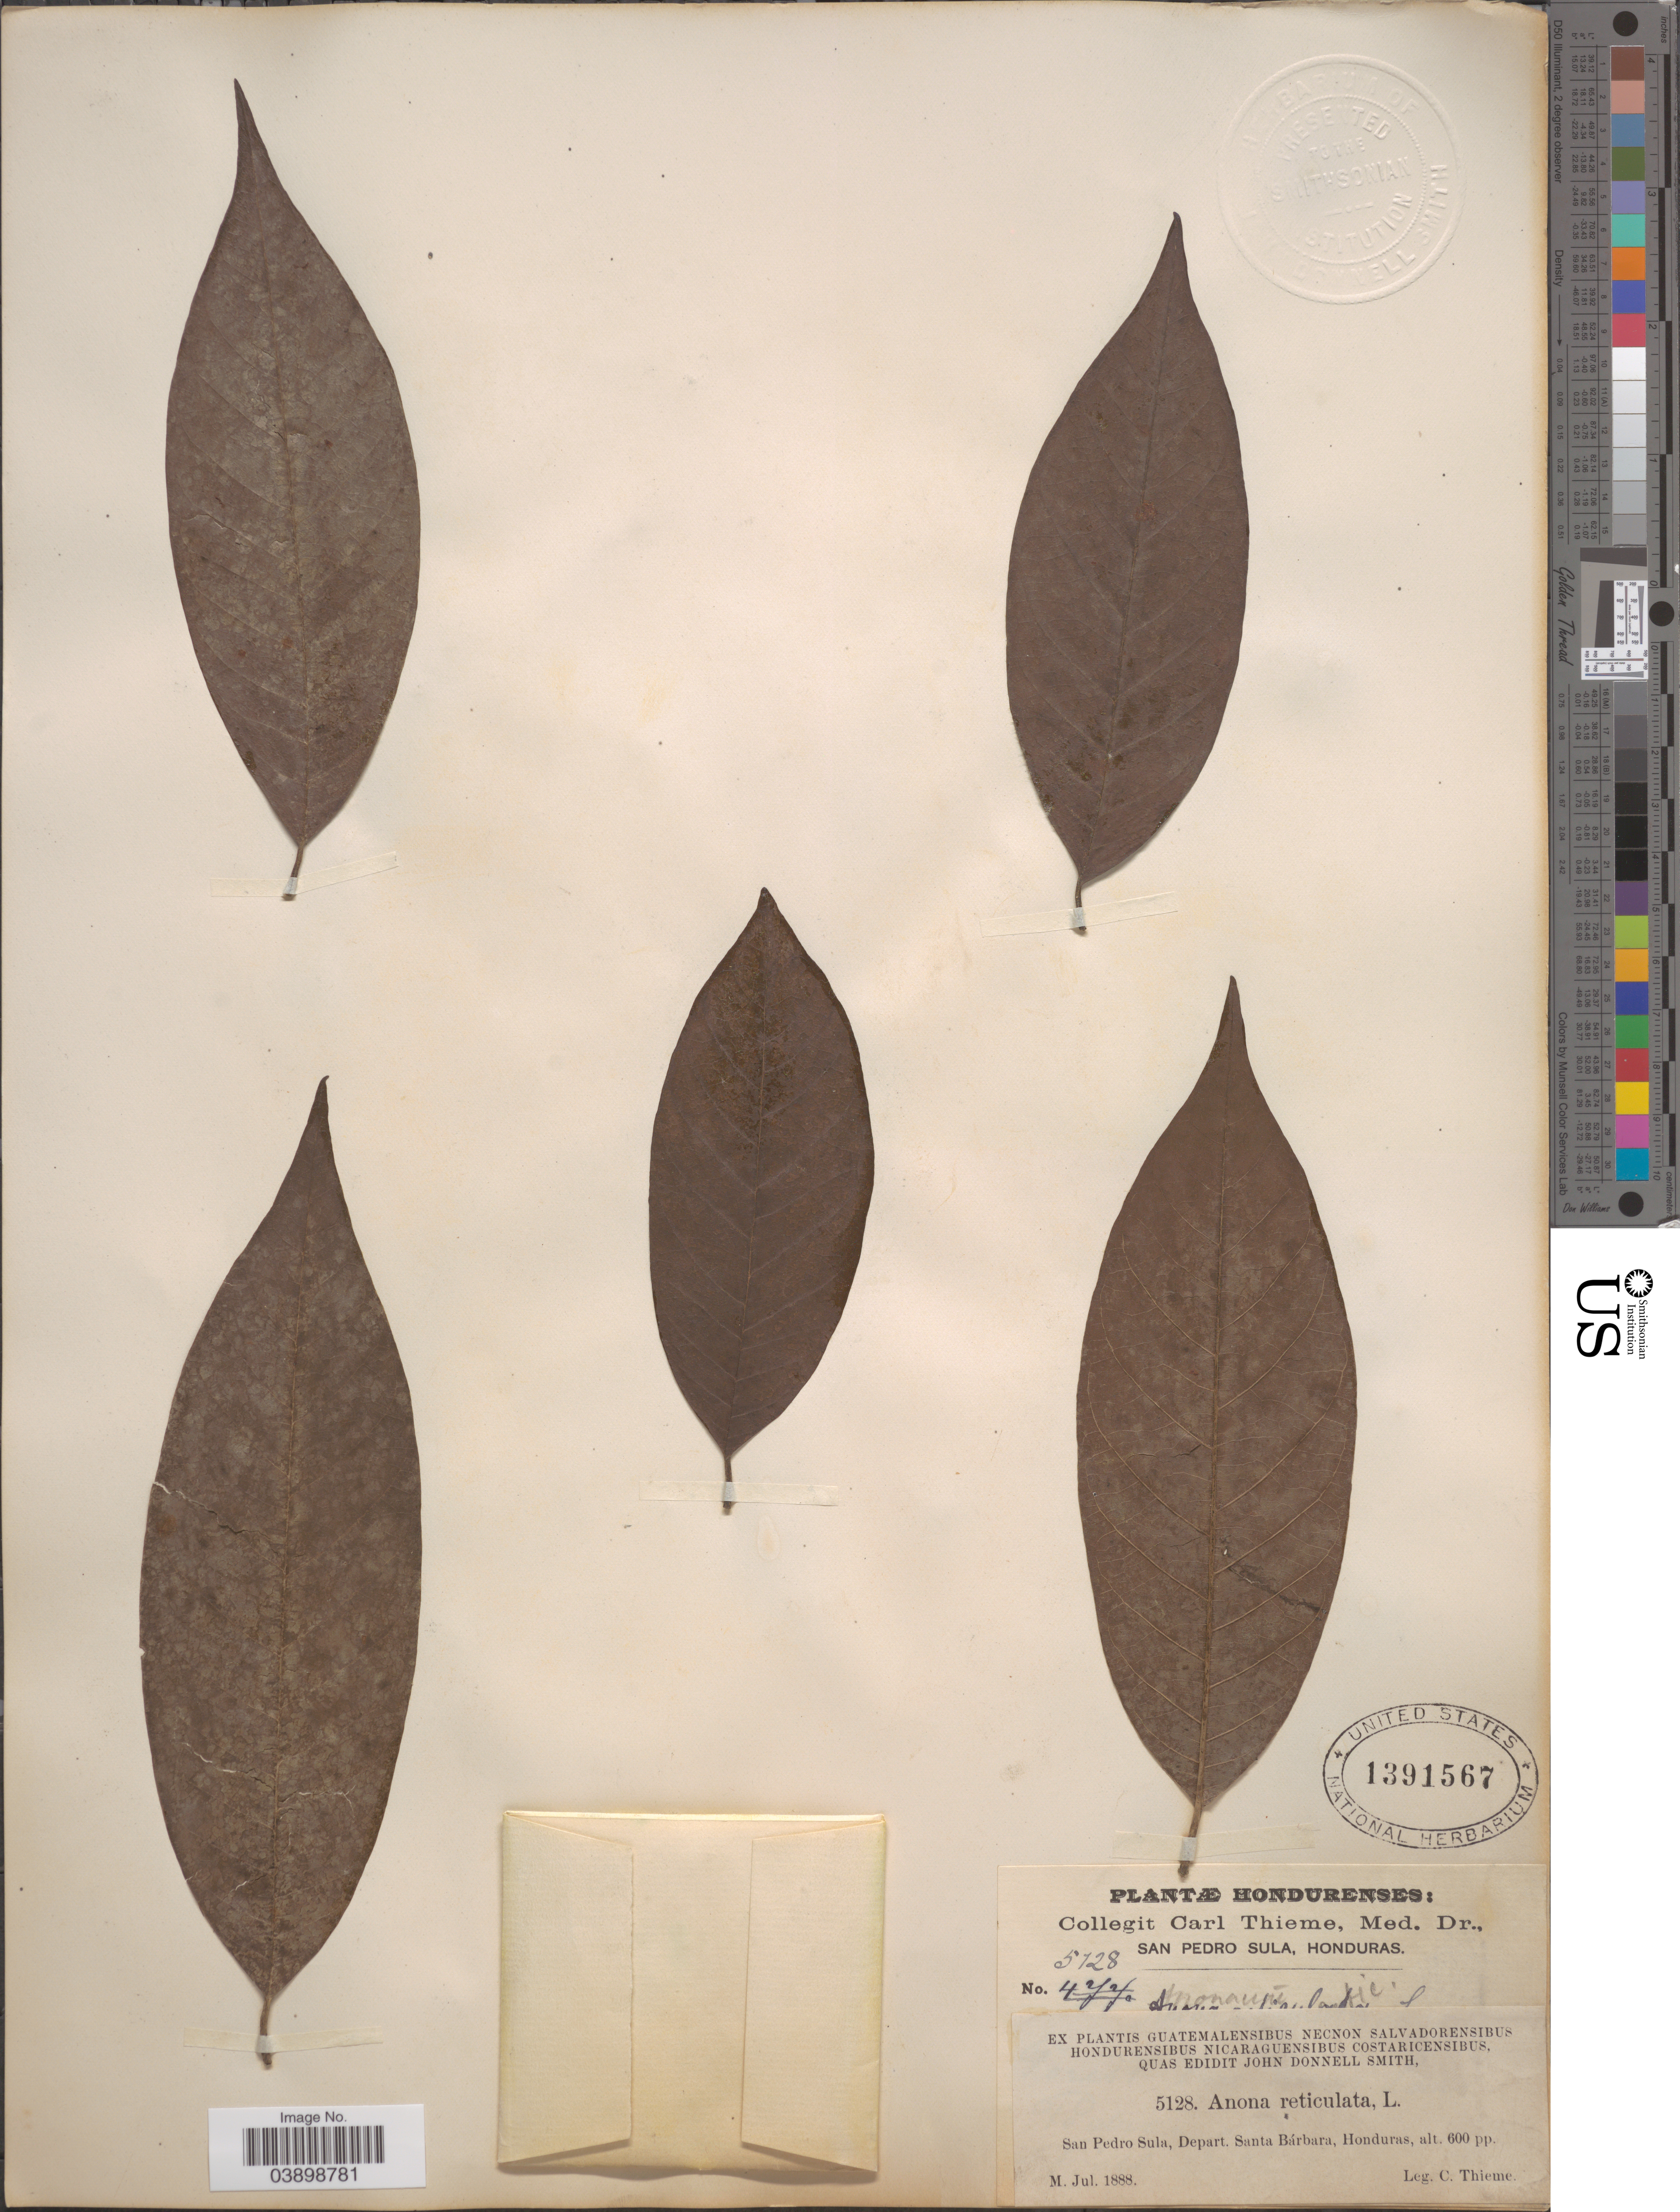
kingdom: Plantae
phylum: Tracheophyta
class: Magnoliopsida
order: Magnoliales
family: Annonaceae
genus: Annona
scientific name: Annona reticulata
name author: L.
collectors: C. Thieme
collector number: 5128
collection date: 1888-07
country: Honduras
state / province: Santa Barbara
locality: San Pedro Sula, Depart. Santa Bárbara.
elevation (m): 183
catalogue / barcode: US 1391567